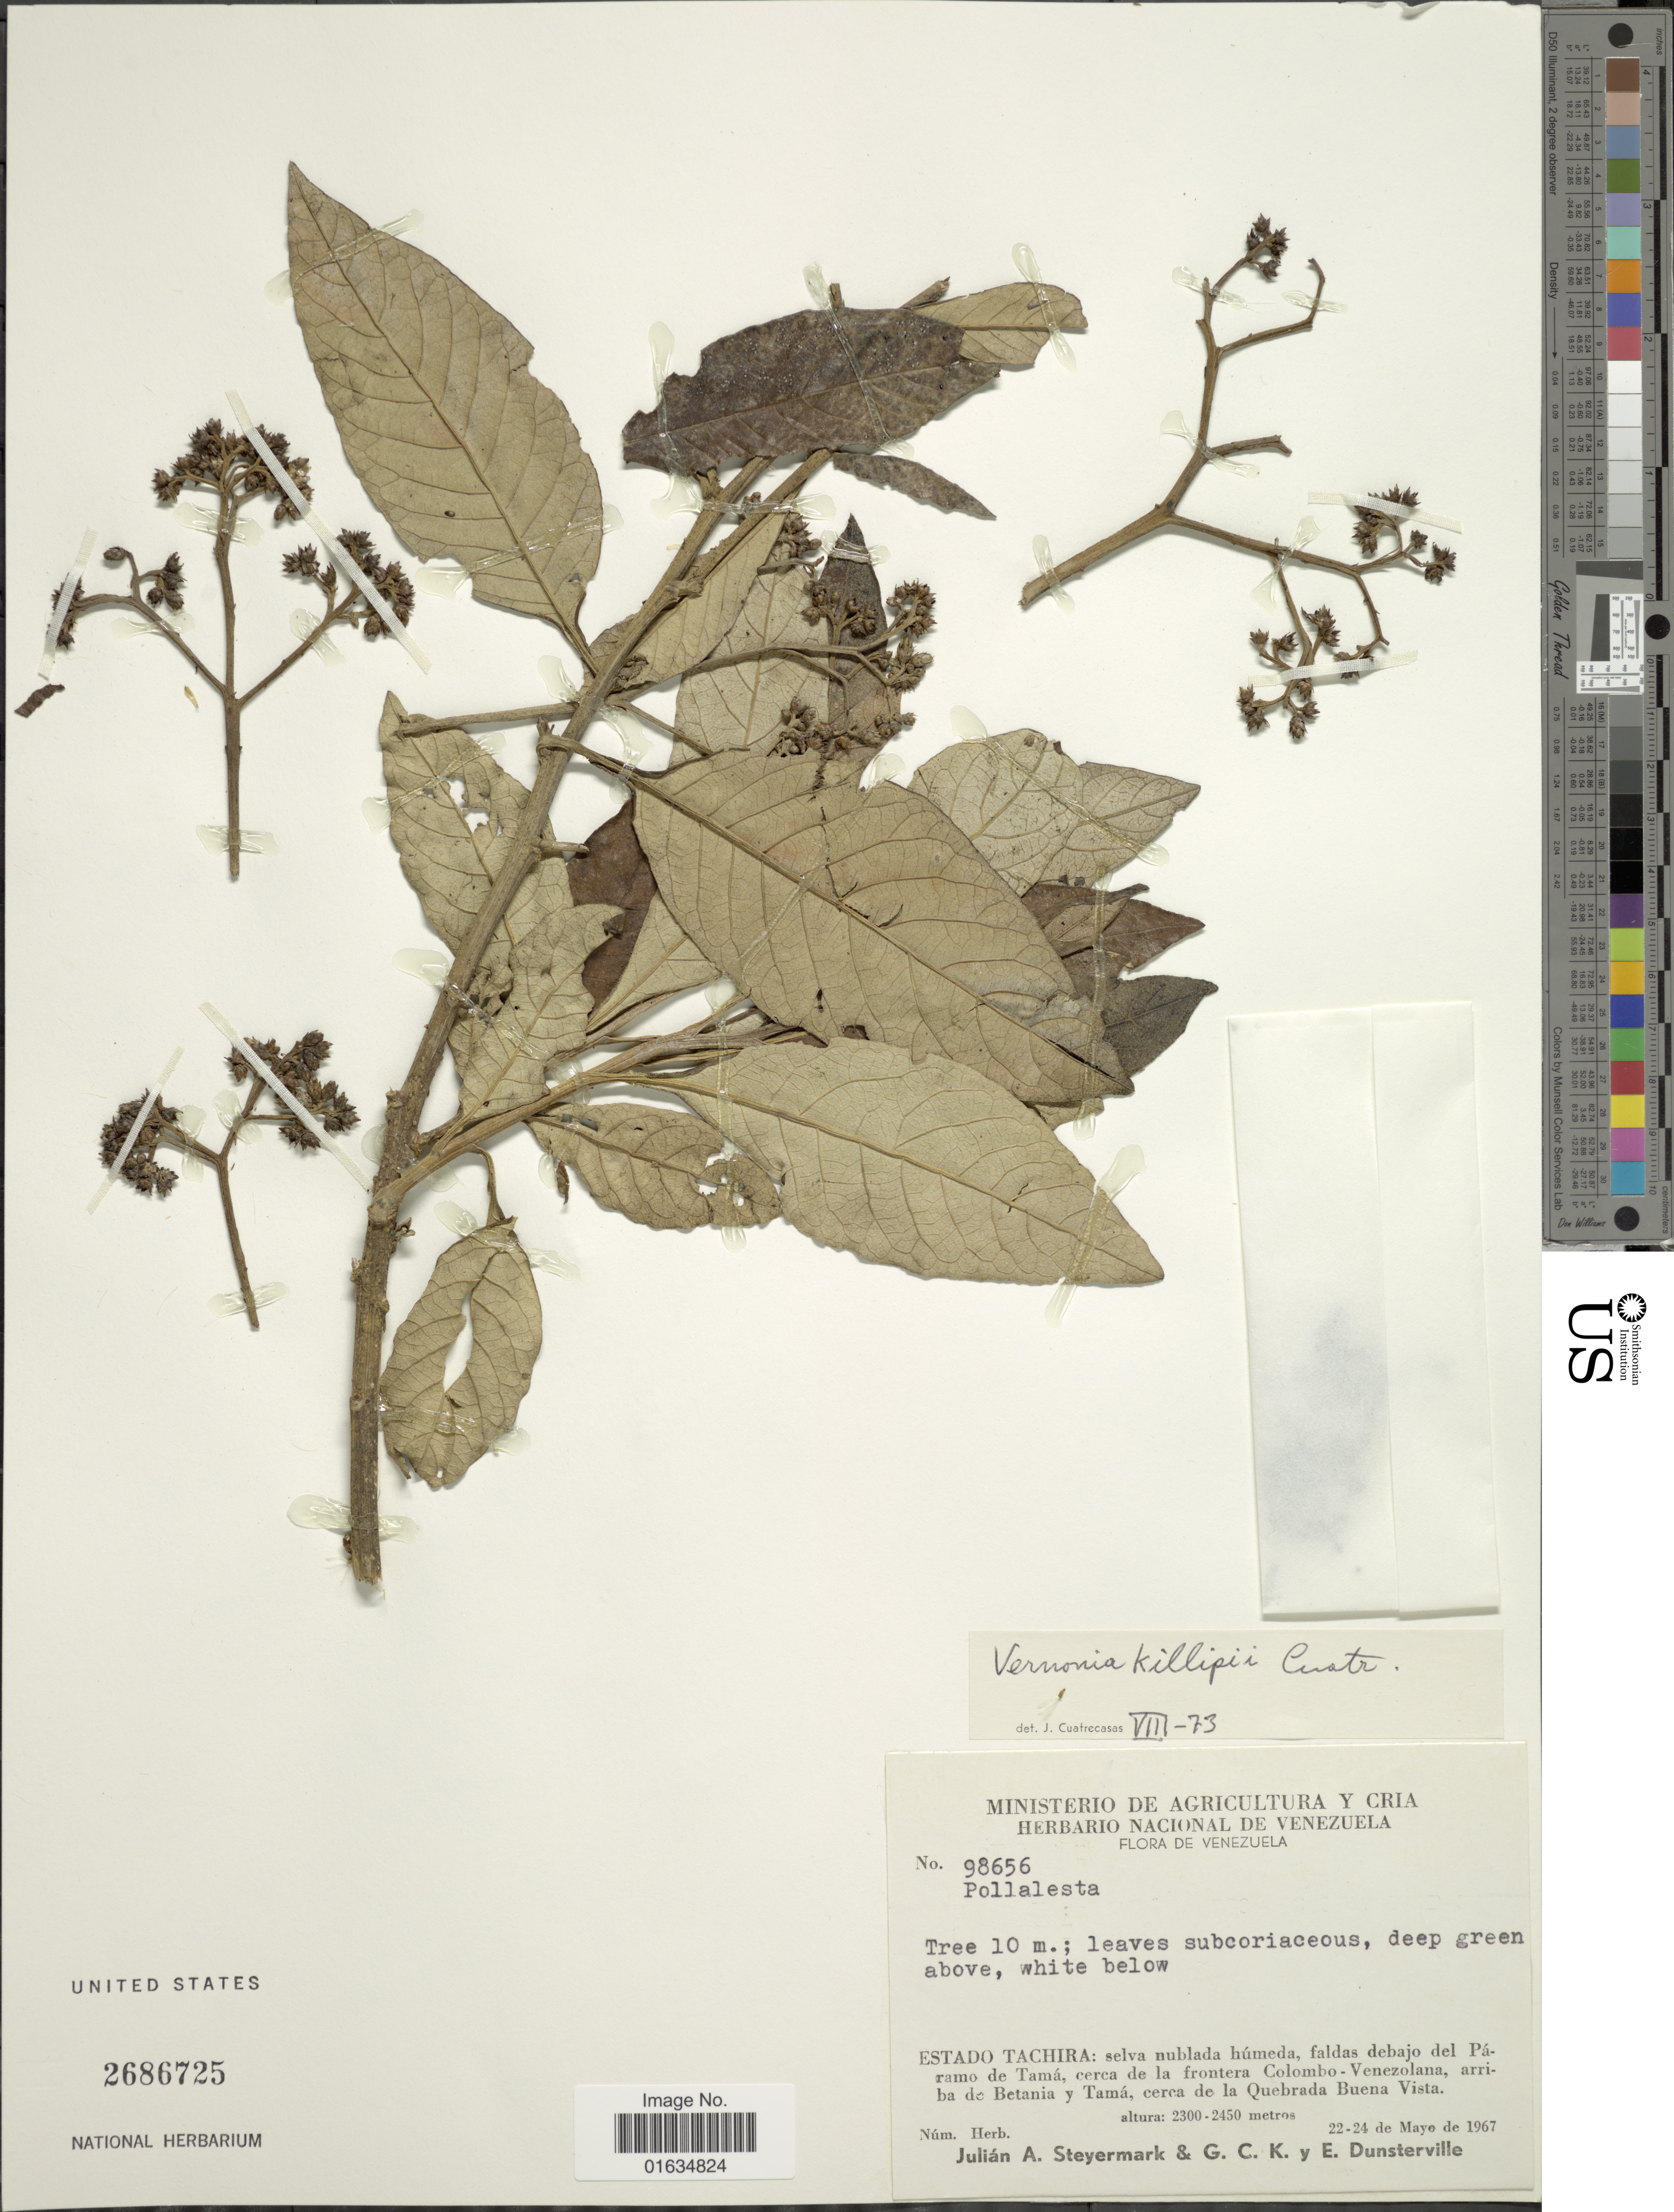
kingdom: Plantae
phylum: Tracheophyta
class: Magnoliopsida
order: Asterales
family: Asteraceae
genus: Critoniopsis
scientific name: Critoniopsis killipii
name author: (Cuatrec.) H. Rob.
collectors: J. Steyermark, G. C. K. Dunsterville & E. Dunsterville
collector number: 98656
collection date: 1967-05-22/1967-05-24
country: Venezuela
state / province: Tachira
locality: Selva nublada húmeda, faldas debajo del Páramo de Tamá, cerca de la frontera Colombo-Venecolana, arriba de Betania y Tamá, cerca de la Quebrada Buena Vista.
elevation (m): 2300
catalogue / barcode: US 2686725